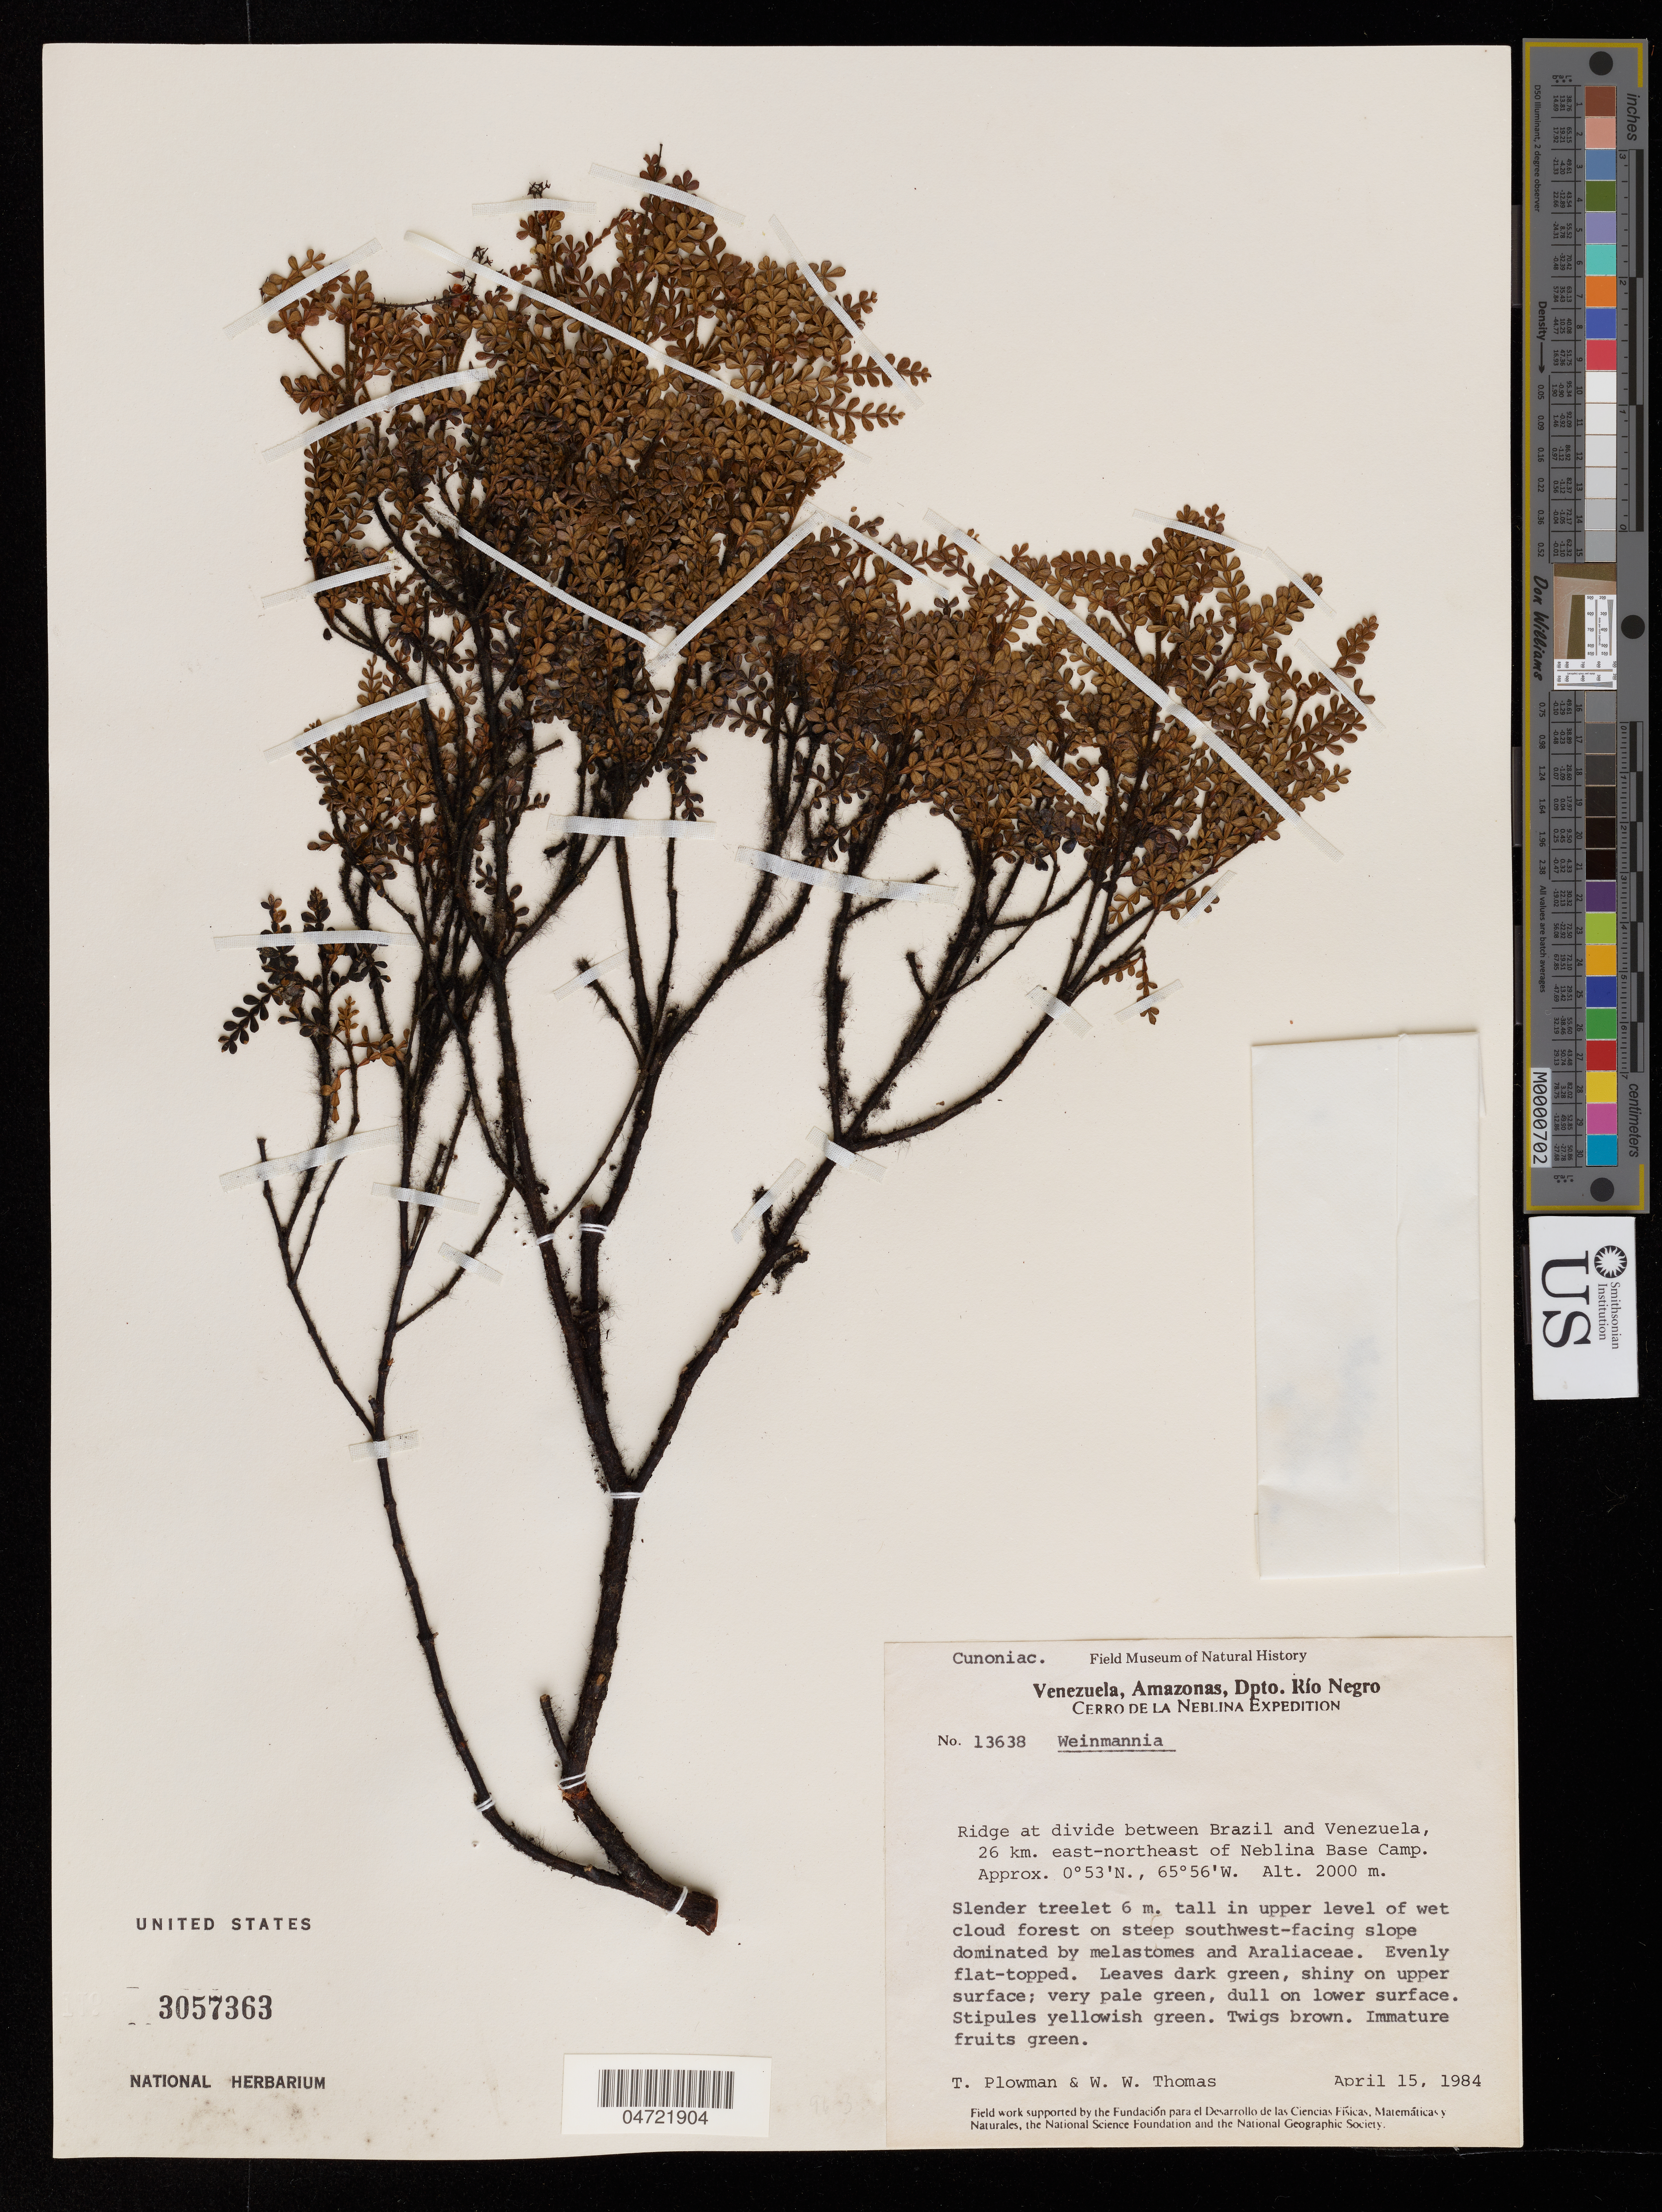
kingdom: Plantae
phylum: Tracheophyta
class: Magnoliopsida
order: Oxalidales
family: Cunoniaceae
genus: Weinmannia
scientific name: Weinmannia sp.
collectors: T. Plowman & W. Thomas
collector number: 13638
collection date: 1984-04-15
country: Venezuela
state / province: Amazonas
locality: Dpto. Río Negro. Cerro de La Neblina. Ridge at divide between Brazil and Venezuela, 26 km. east-northeast of Neblina Base Camp.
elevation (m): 2000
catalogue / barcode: US 3057363